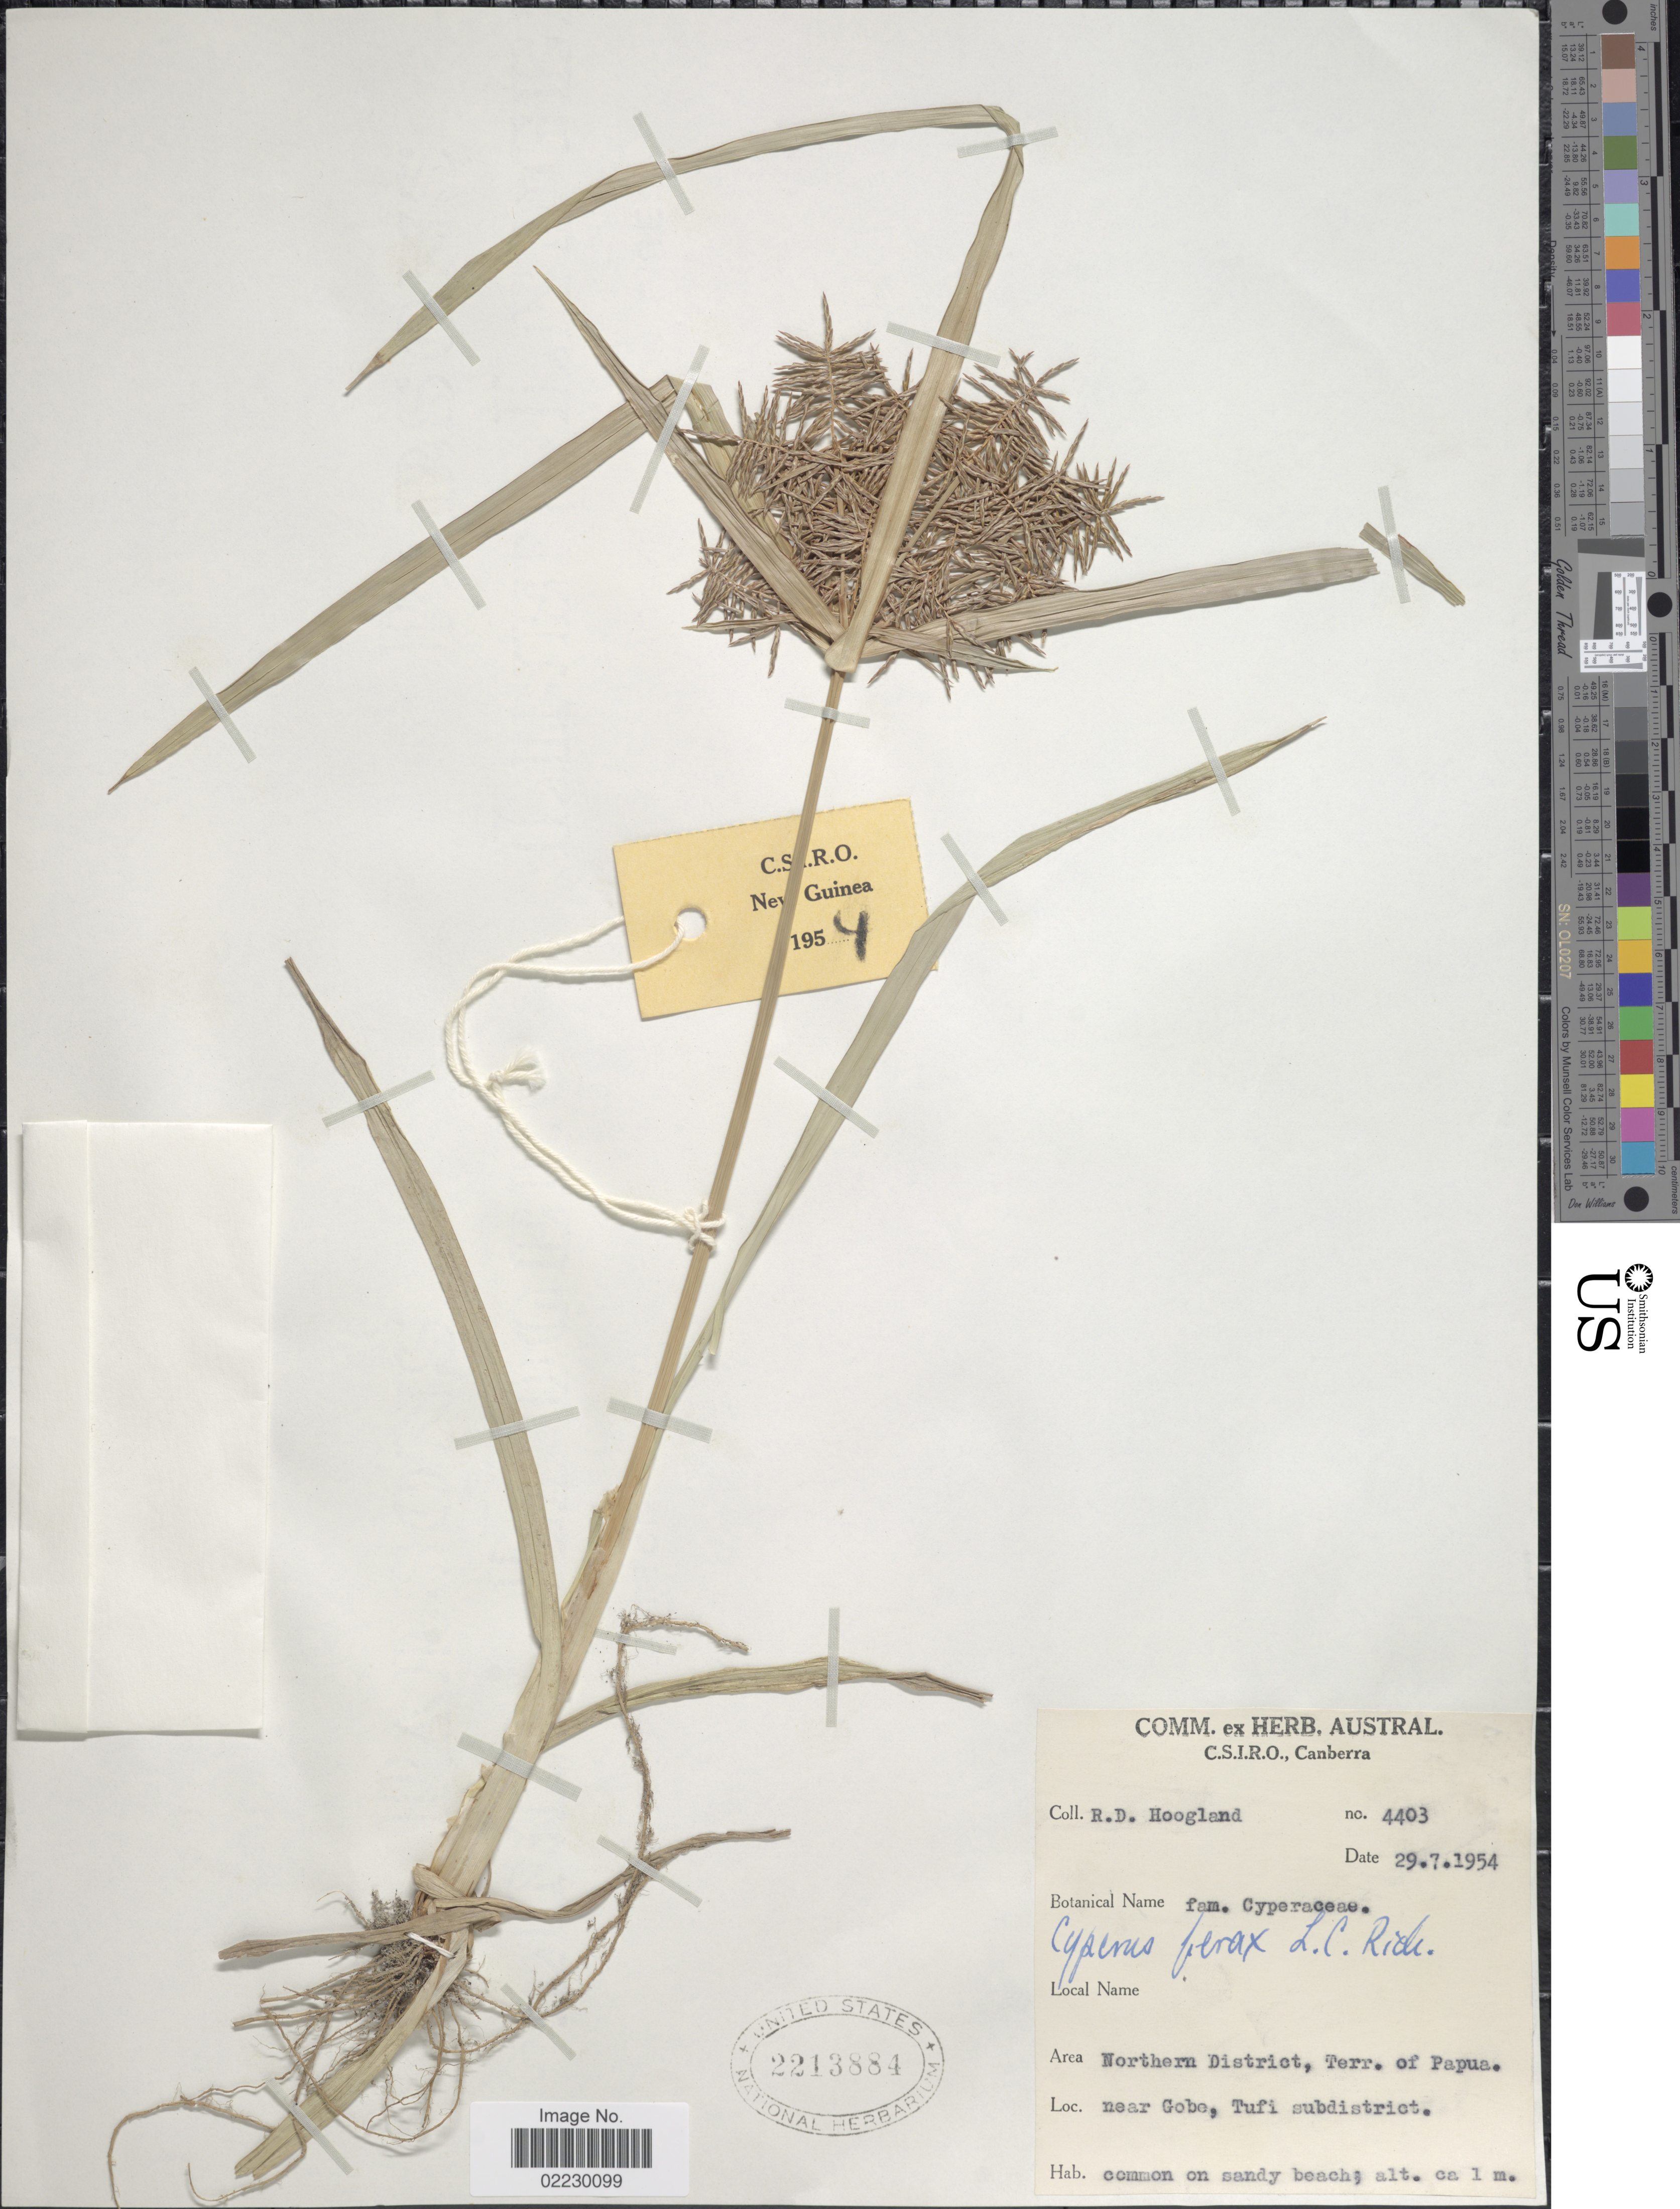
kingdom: Plantae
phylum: Tracheophyta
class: Liliopsida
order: Poales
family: Cyperaceae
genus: Cyperus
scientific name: Cyperus odoratus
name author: L.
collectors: R. D. Hoogland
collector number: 4403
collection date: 1954-07-29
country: Papua New Guinea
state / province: Northern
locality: Terr. of Papua, near Gobe, Tufi subdistrict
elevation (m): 1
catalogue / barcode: US 2213884